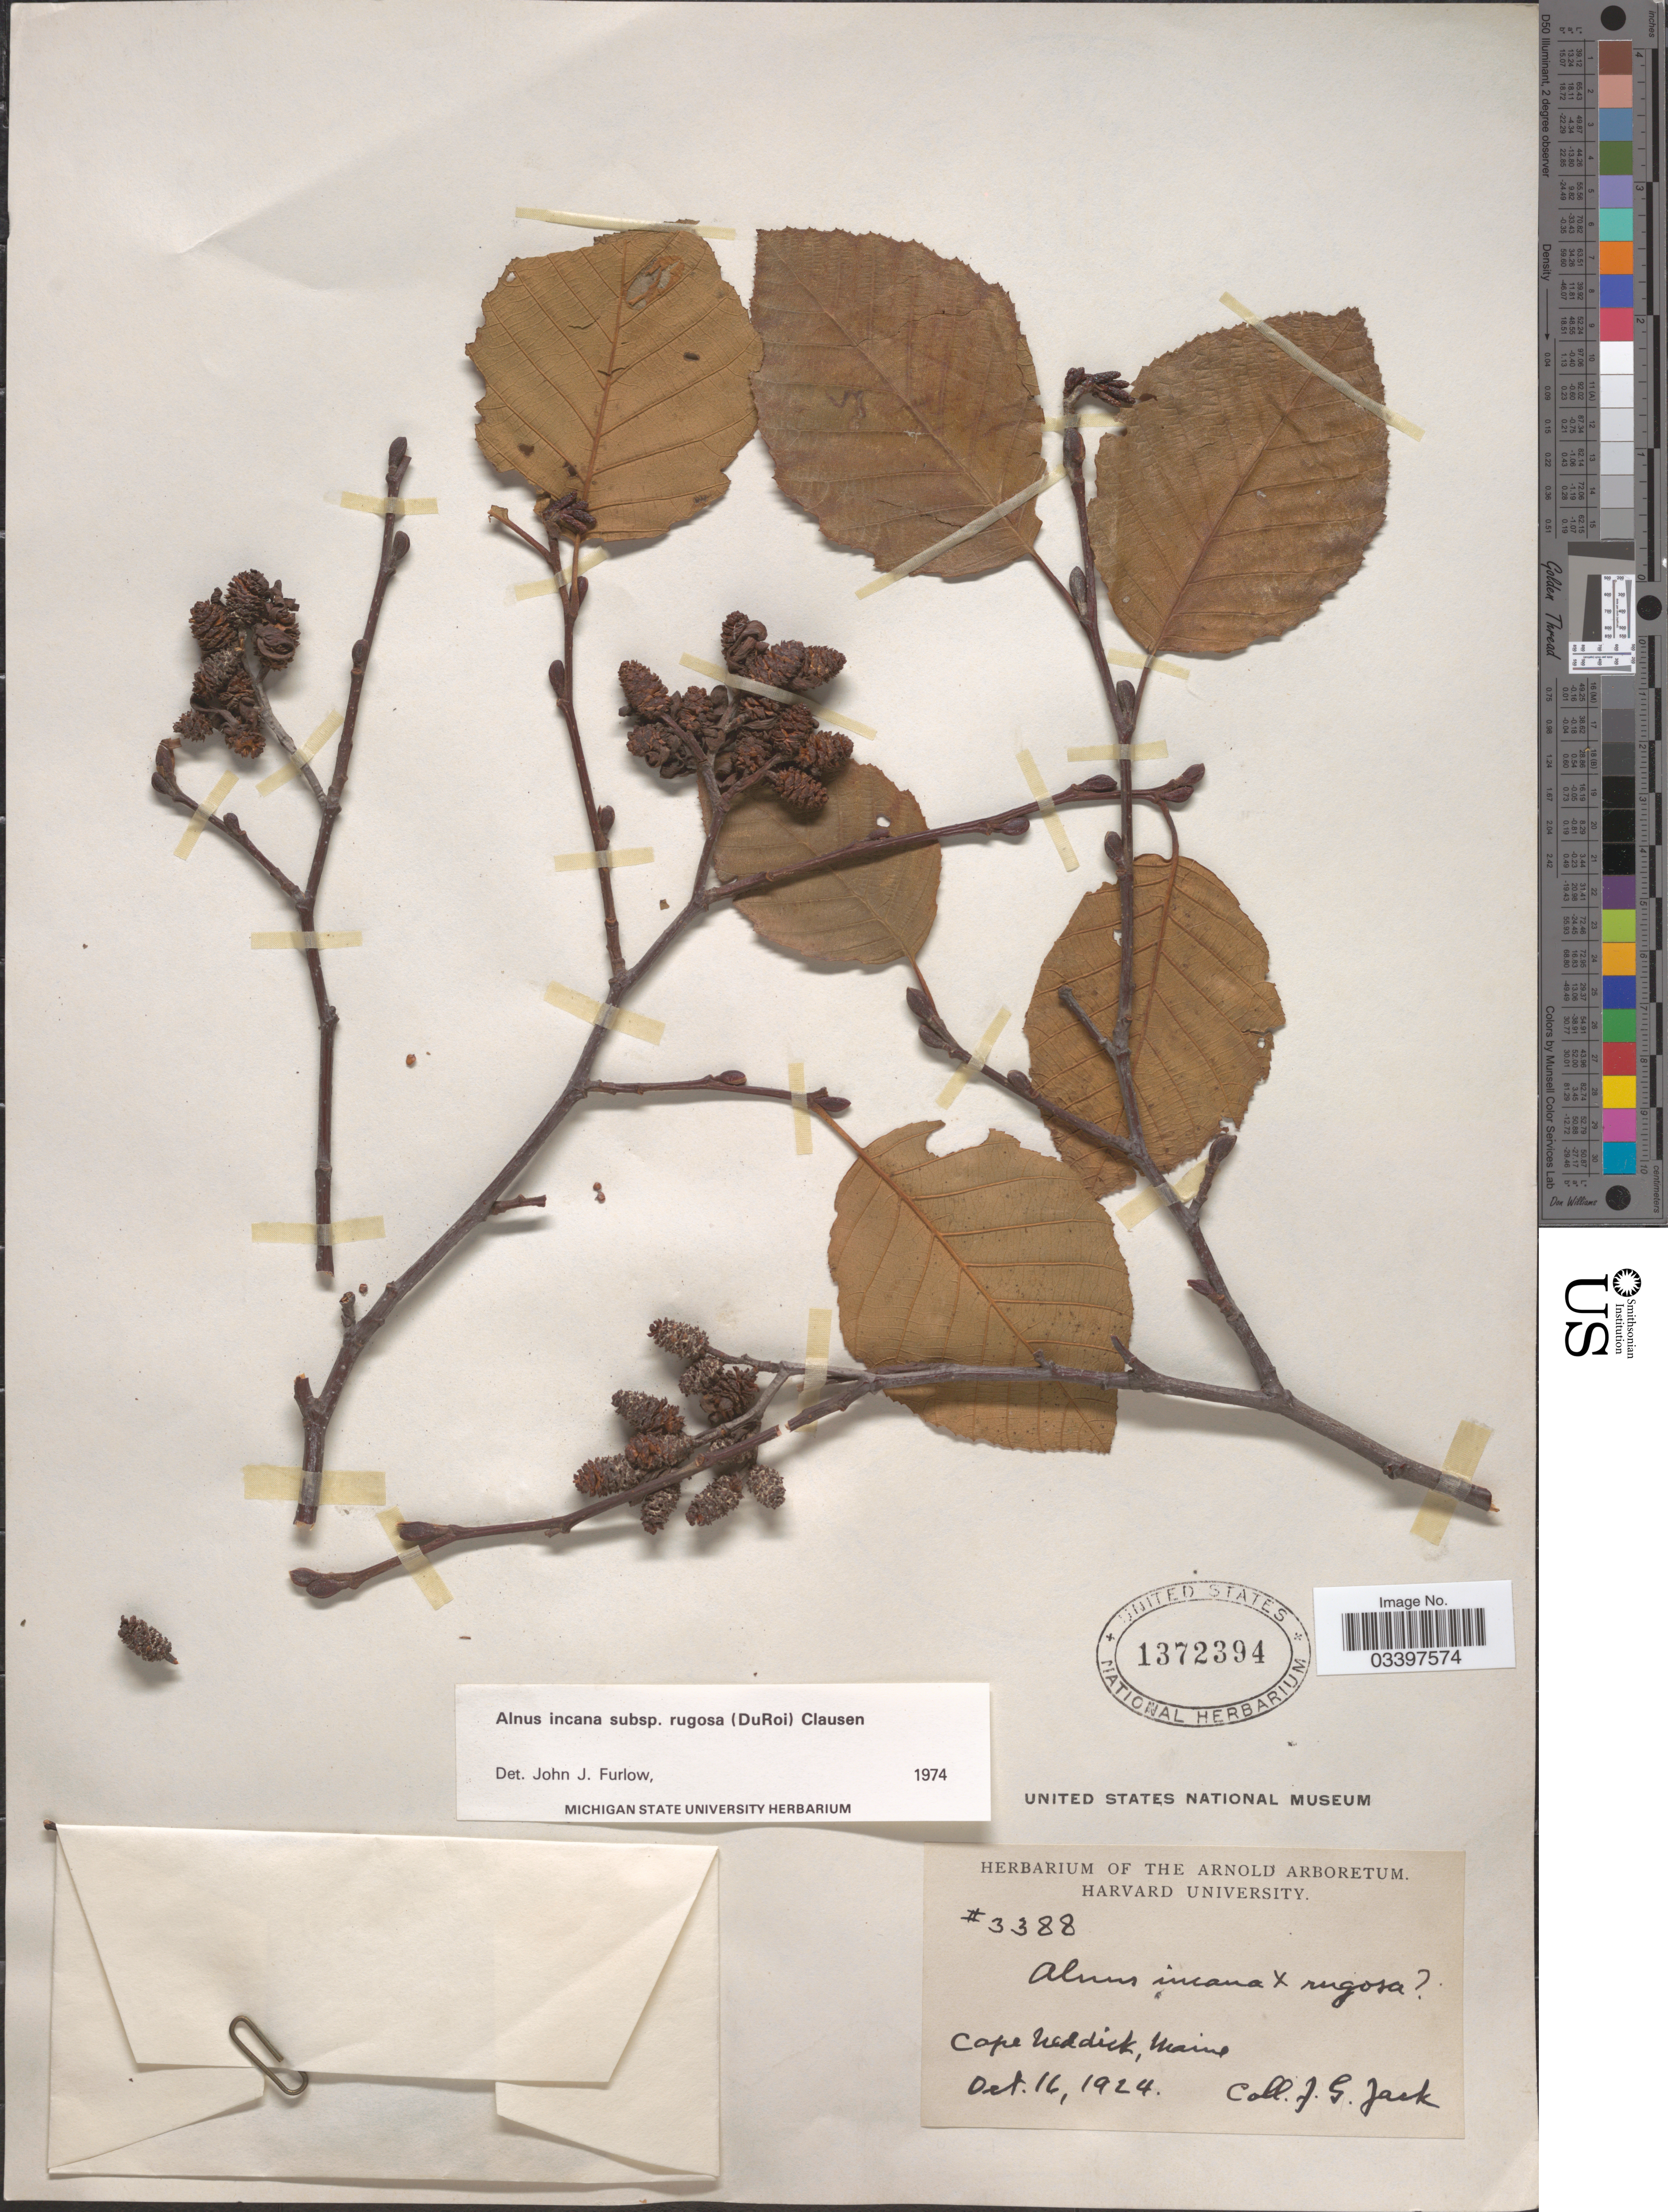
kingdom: Plantae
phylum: Tracheophyta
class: Magnoliopsida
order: Fagales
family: Betulaceae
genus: Alnus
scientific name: Alnus incana subsp. rugosa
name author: (Du Roi) R.T. Clausen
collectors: J. G. Jack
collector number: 3388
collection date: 1924-10-16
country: United States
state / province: Maine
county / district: York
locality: Cape Neddick.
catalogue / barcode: US 1372394